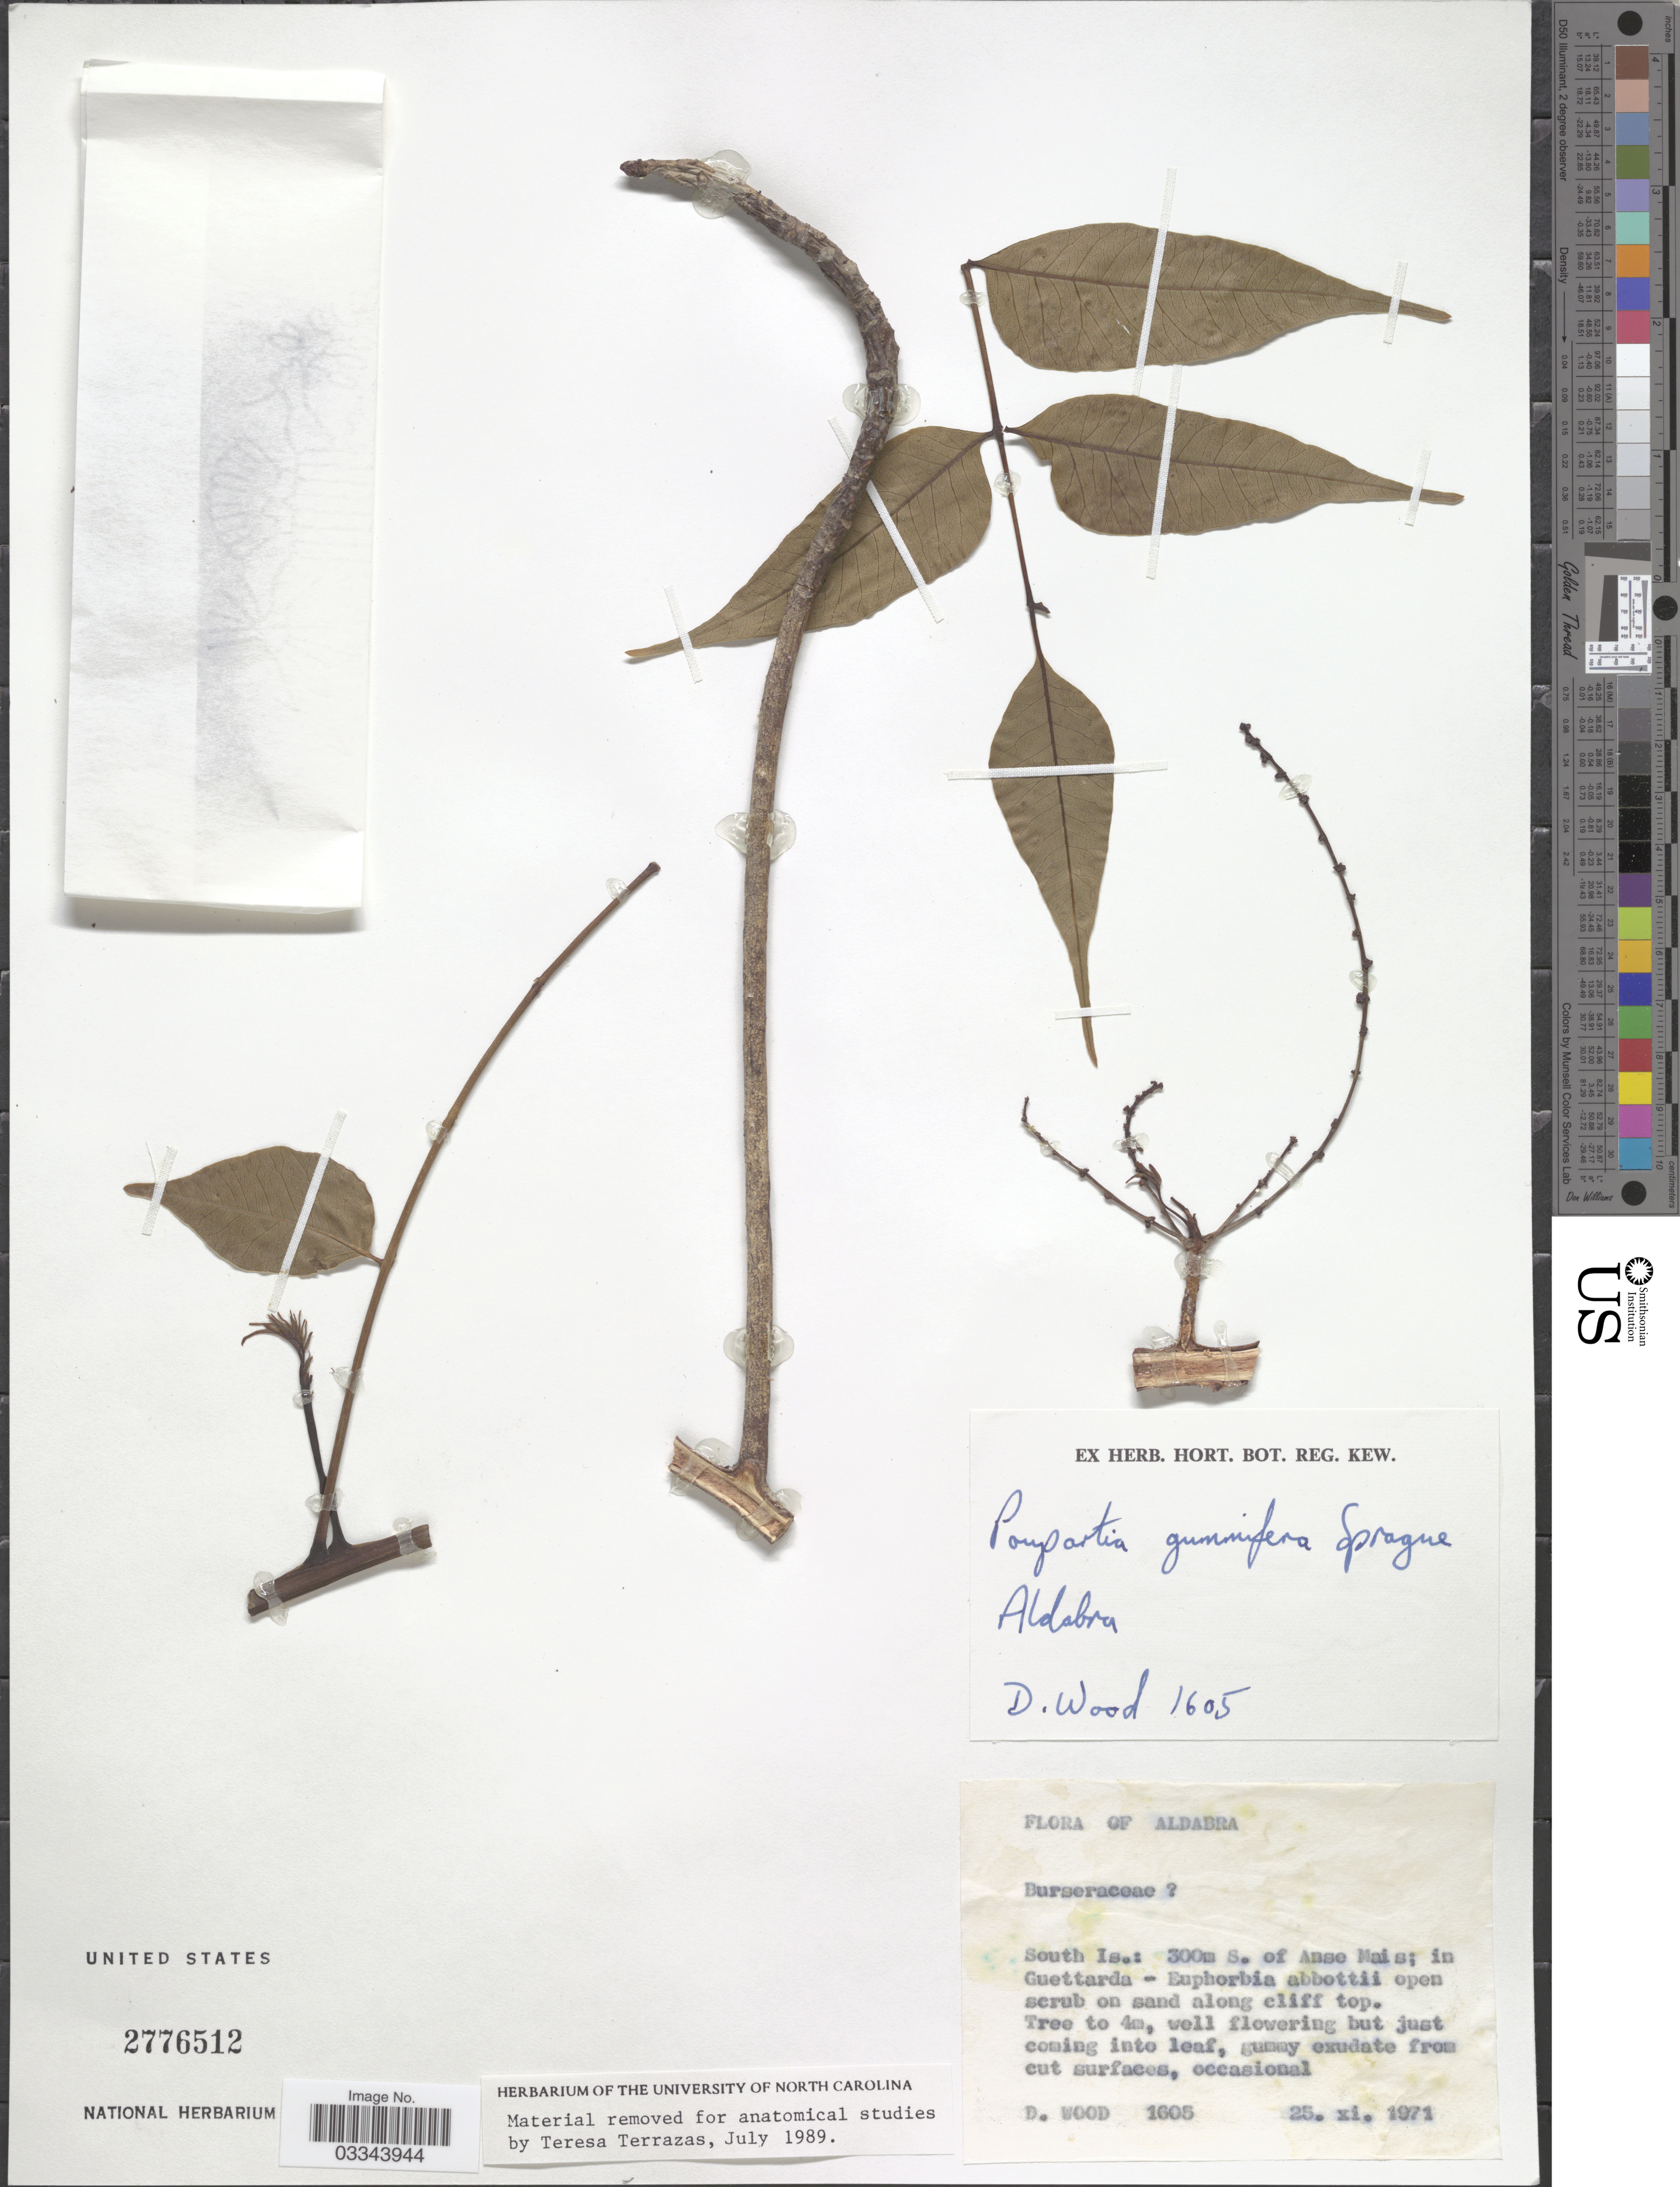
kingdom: Plantae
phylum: Tracheophyta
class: Magnoliopsida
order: Sapindales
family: Anacardiaceae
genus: Operculicarya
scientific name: Operculicarya gummifera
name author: (Sprague) Capuron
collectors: D. Wood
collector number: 1605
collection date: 1971-11-25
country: Seychelles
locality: Aldabra, South Is.: 300m S. of Anse Mais.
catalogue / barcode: US 2776512